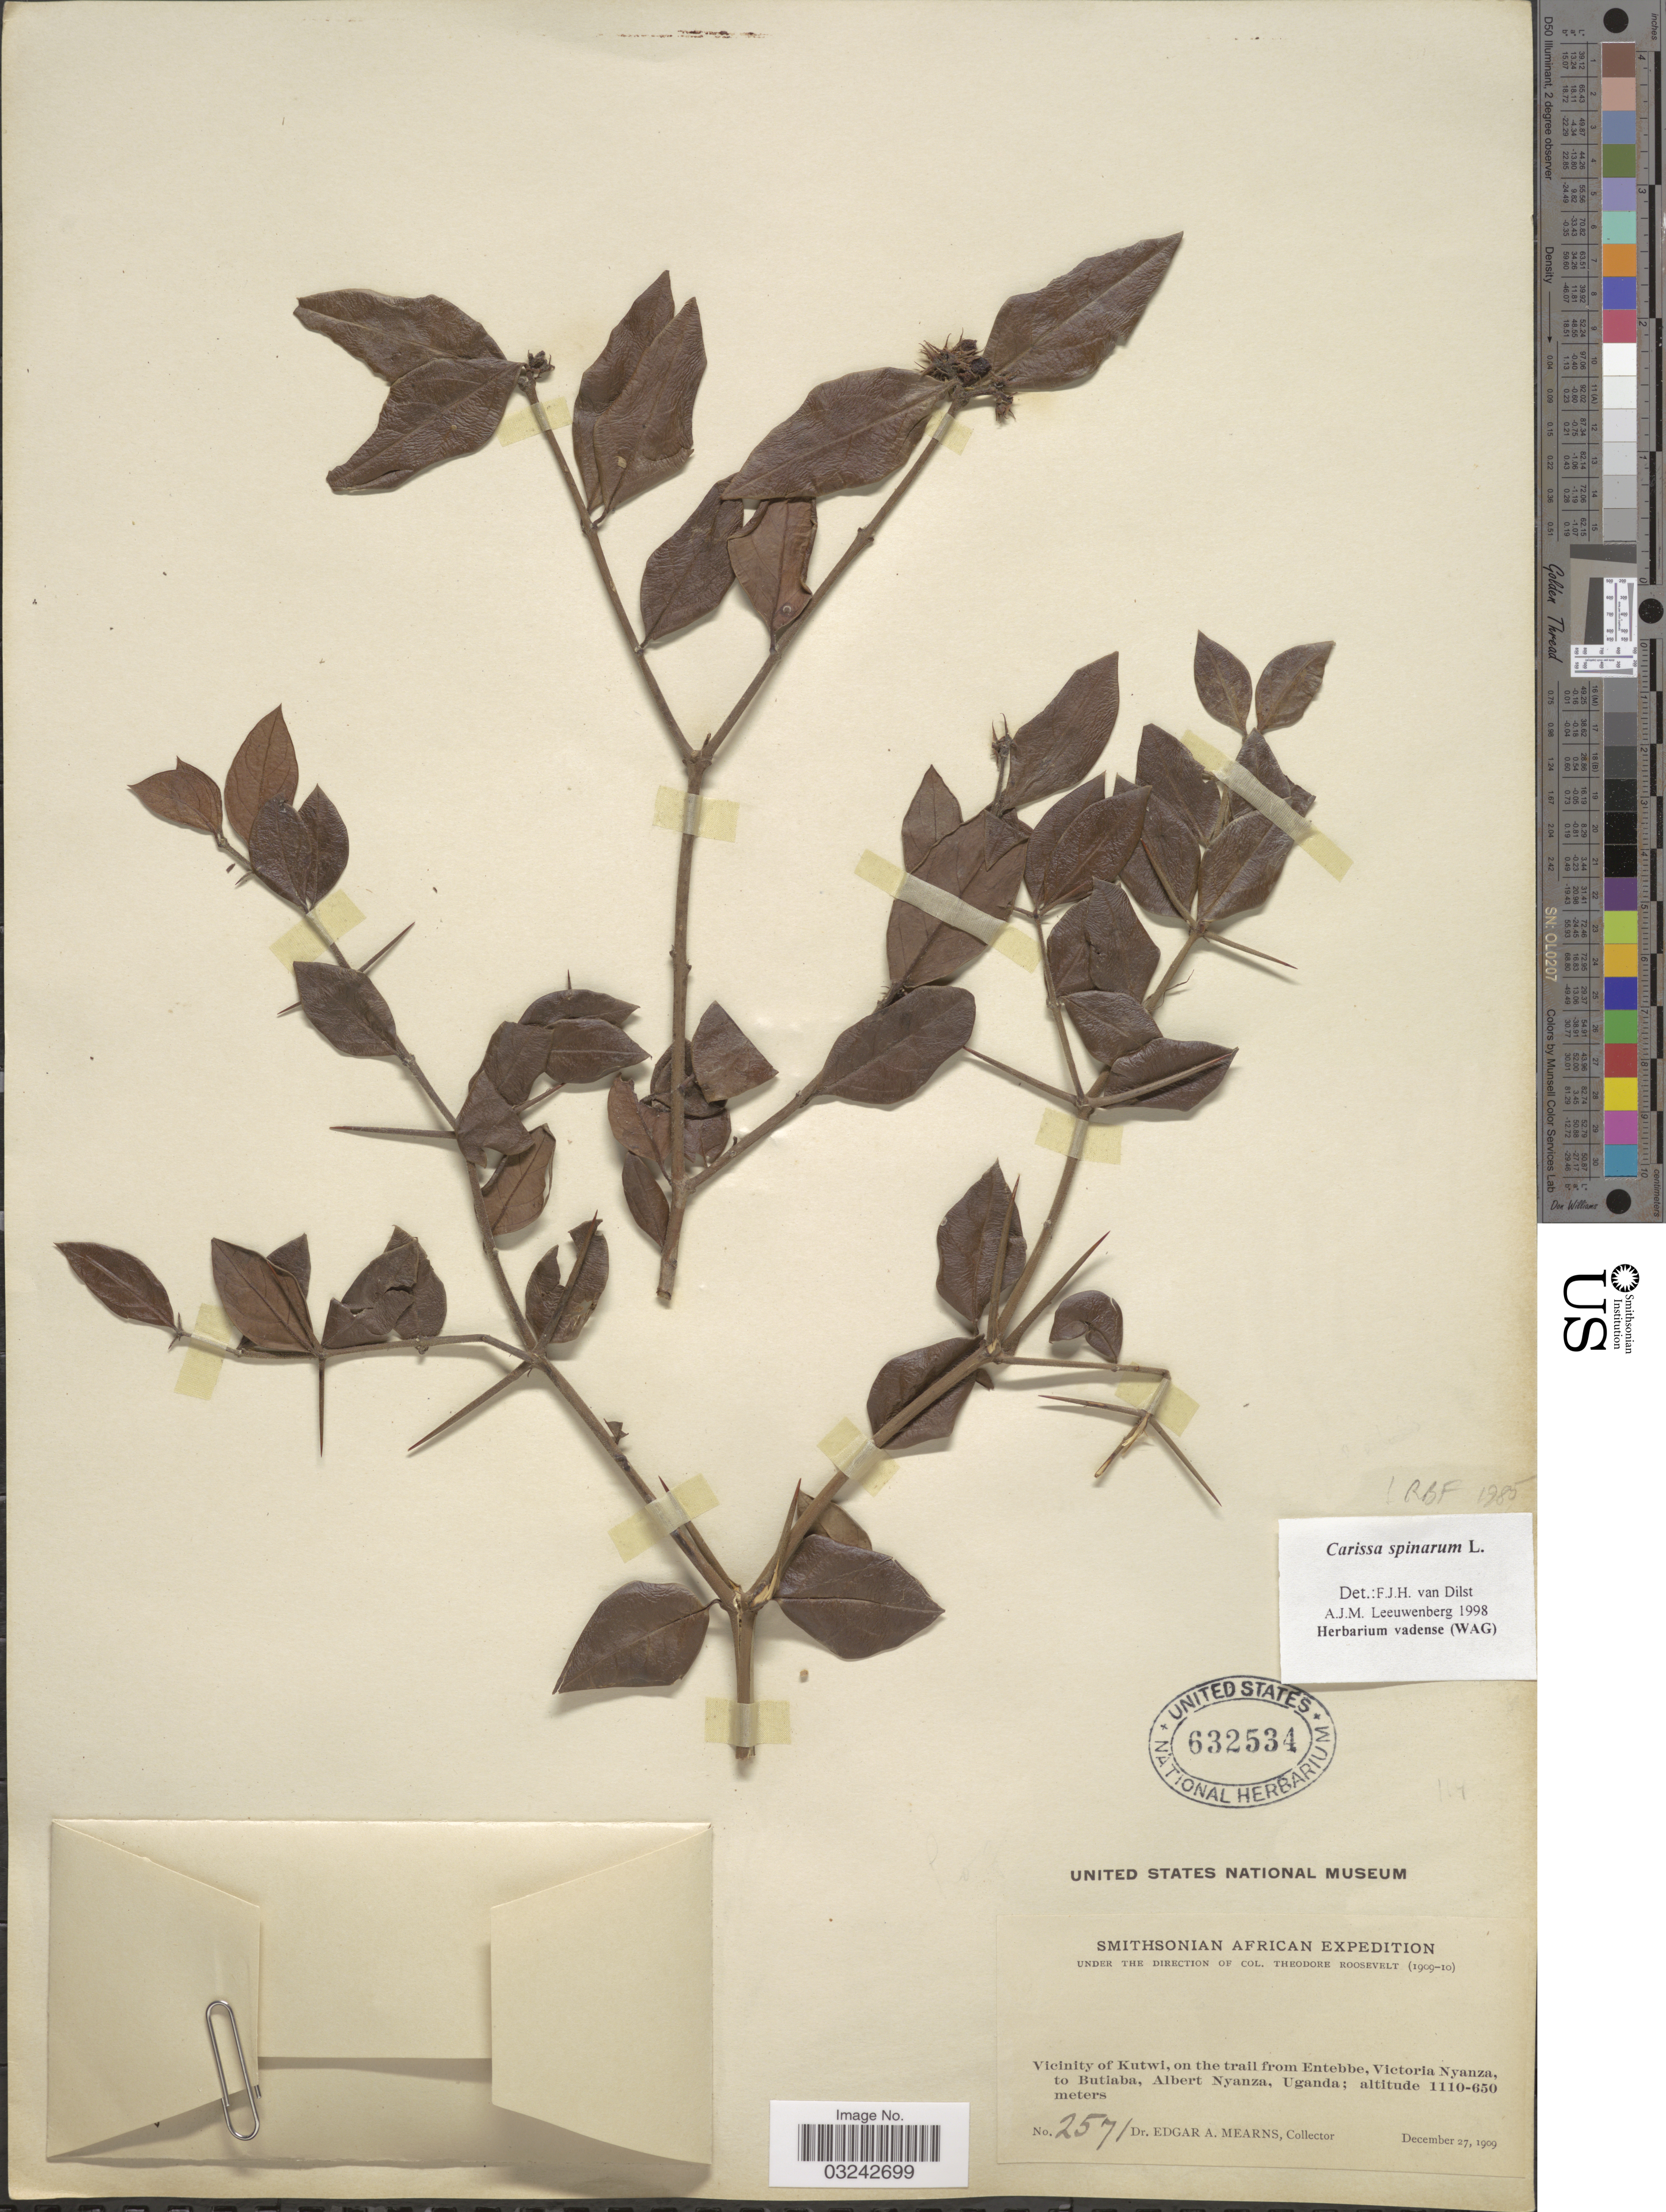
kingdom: Plantae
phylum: Tracheophyta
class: Magnoliopsida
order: Gentianales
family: Apocynaceae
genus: Carissa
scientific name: Carissa spinarum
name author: L.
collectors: E. A. Mearns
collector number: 2571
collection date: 1909-12-27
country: Uganda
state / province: Central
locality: Vicinity of Kutwi, on the trail from Entebbe, Victoria Nyanza, to Butiaba, Albert Nyanza.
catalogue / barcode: US 632534